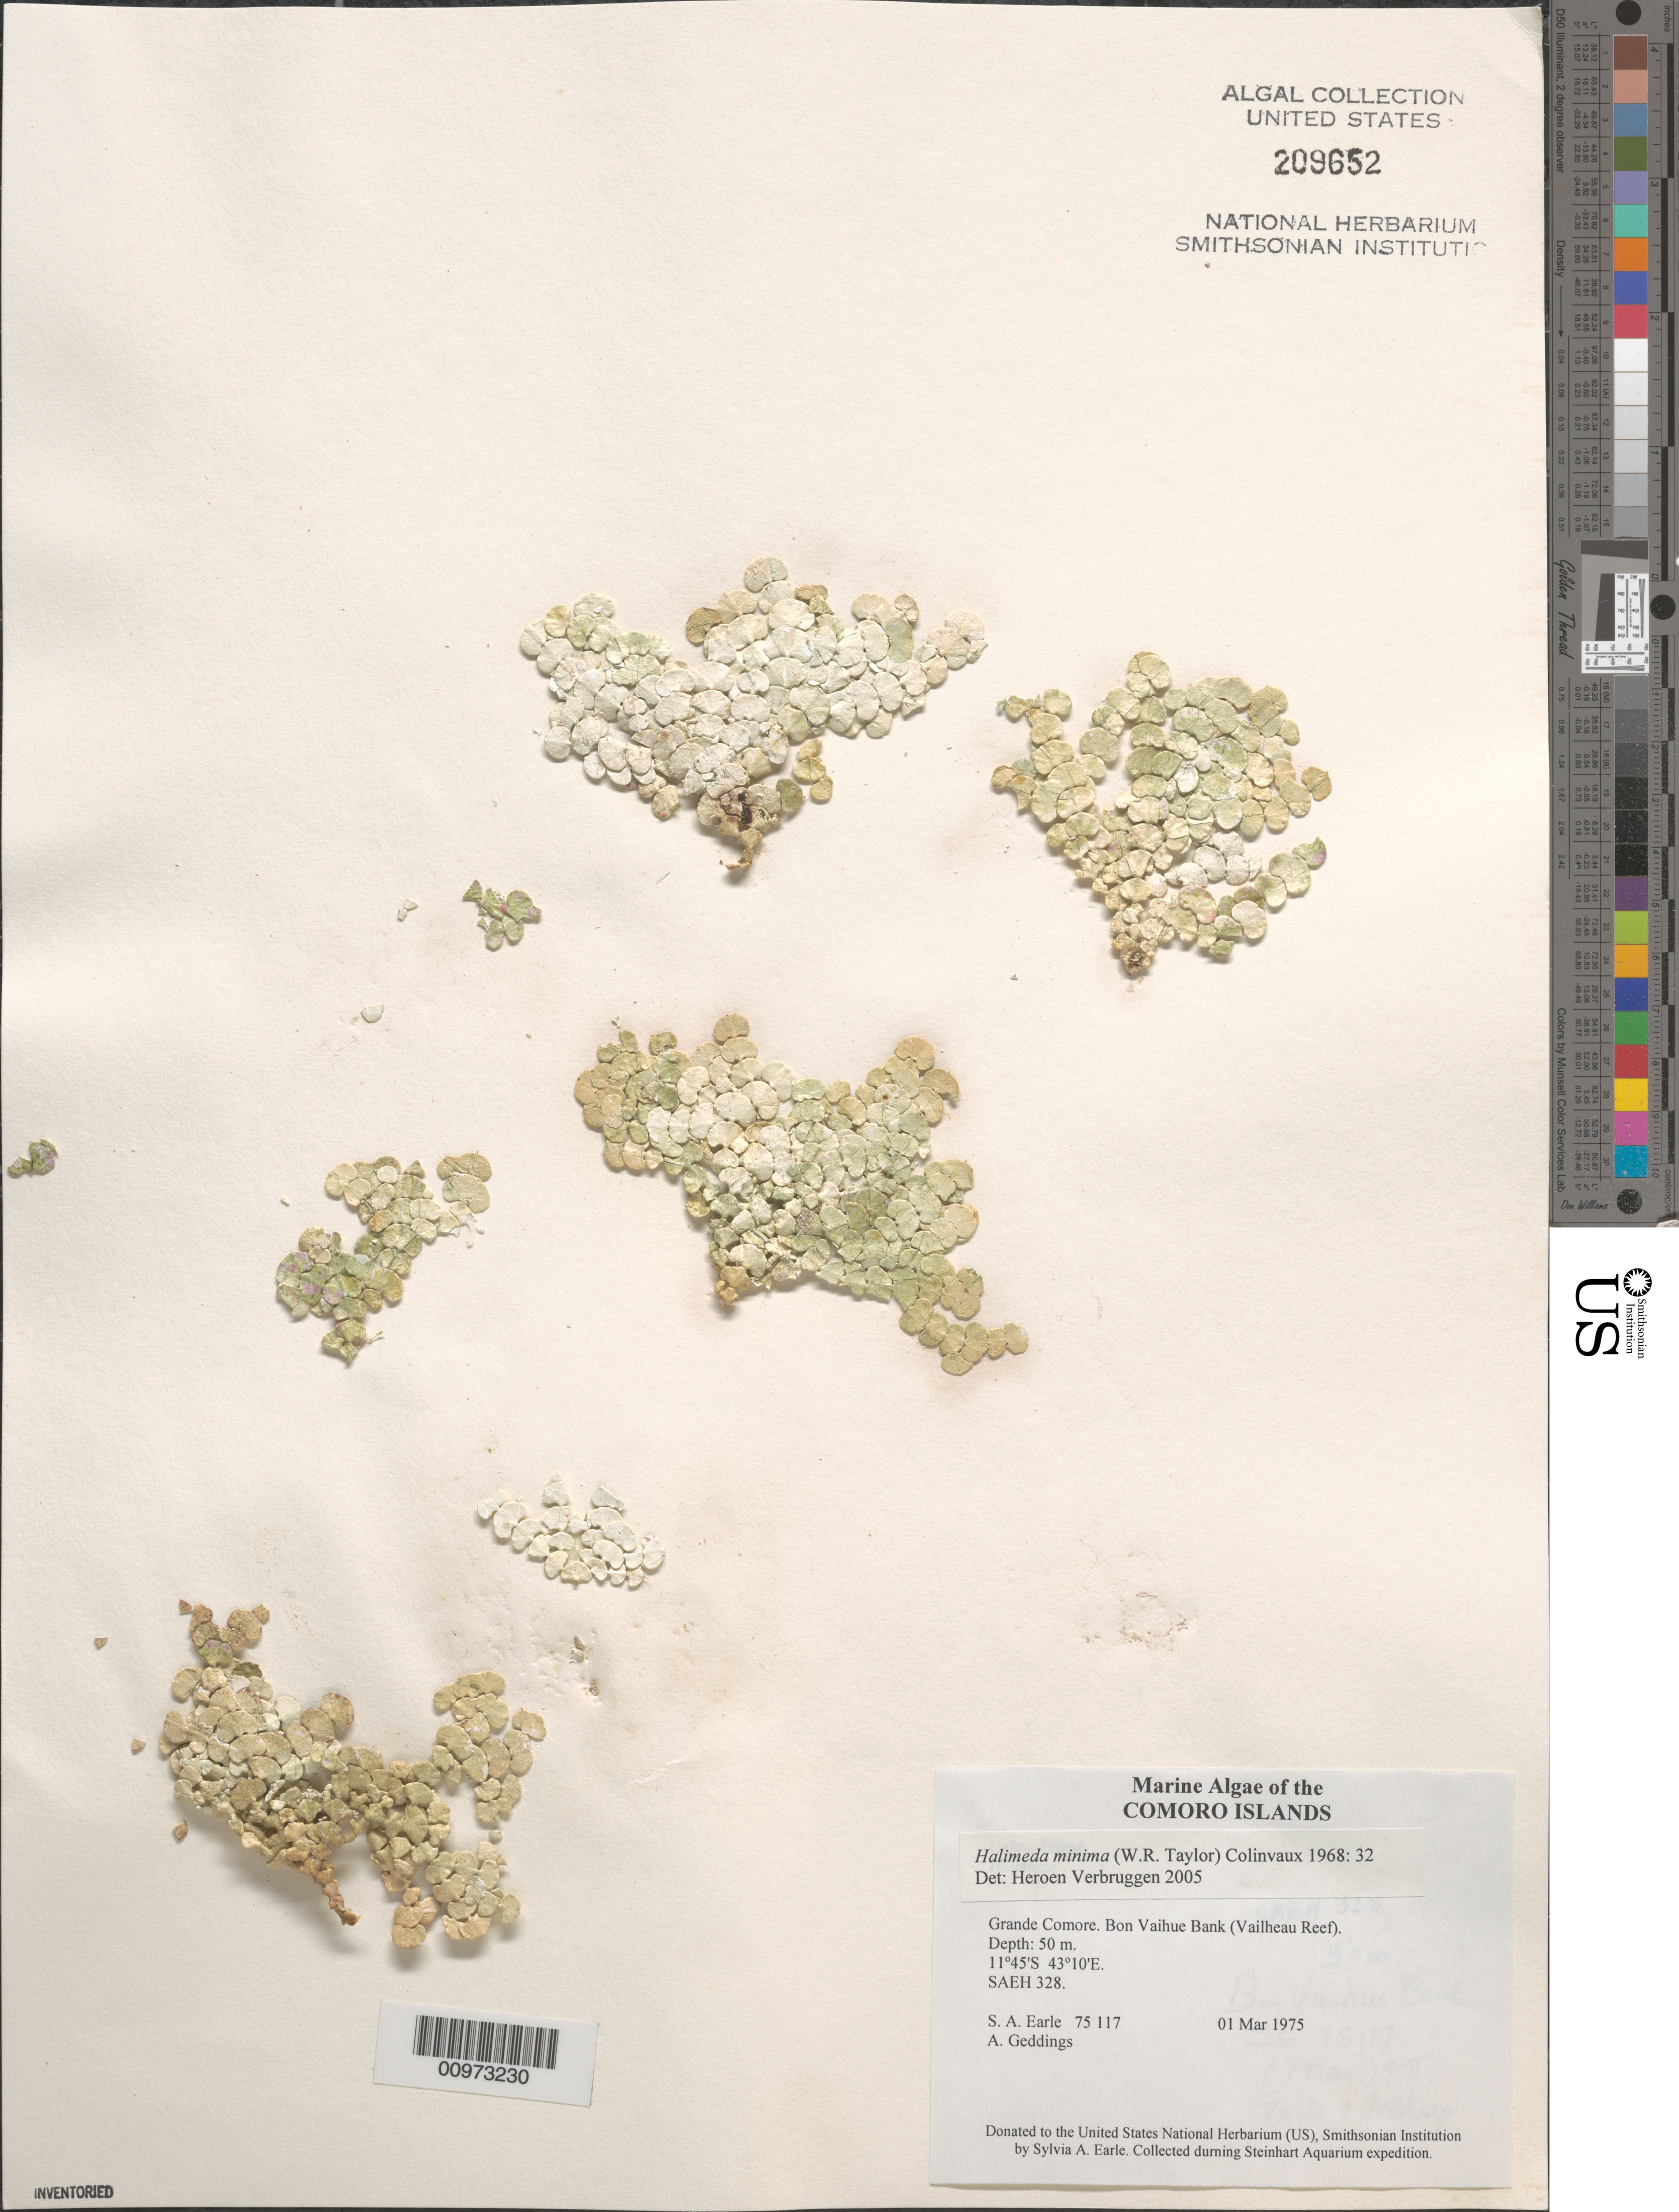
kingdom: Plantae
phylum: Chlorophyta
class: Ulvophyceae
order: Bryopsidales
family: Halimedaceae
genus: Halimeda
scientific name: Halimeda minima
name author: (W.R. Taylor) Hillis-Colinvaux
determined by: Verbruggen, H.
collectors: S. A. Earle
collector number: SE 75117 & SAEH 328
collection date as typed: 01 Mar 1975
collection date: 1975-03-01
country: Comoros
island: Grande Comore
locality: Bon Vaihue Bank (Vailheau Reef)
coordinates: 11 45' S, 43 10' E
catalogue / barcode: US 209652